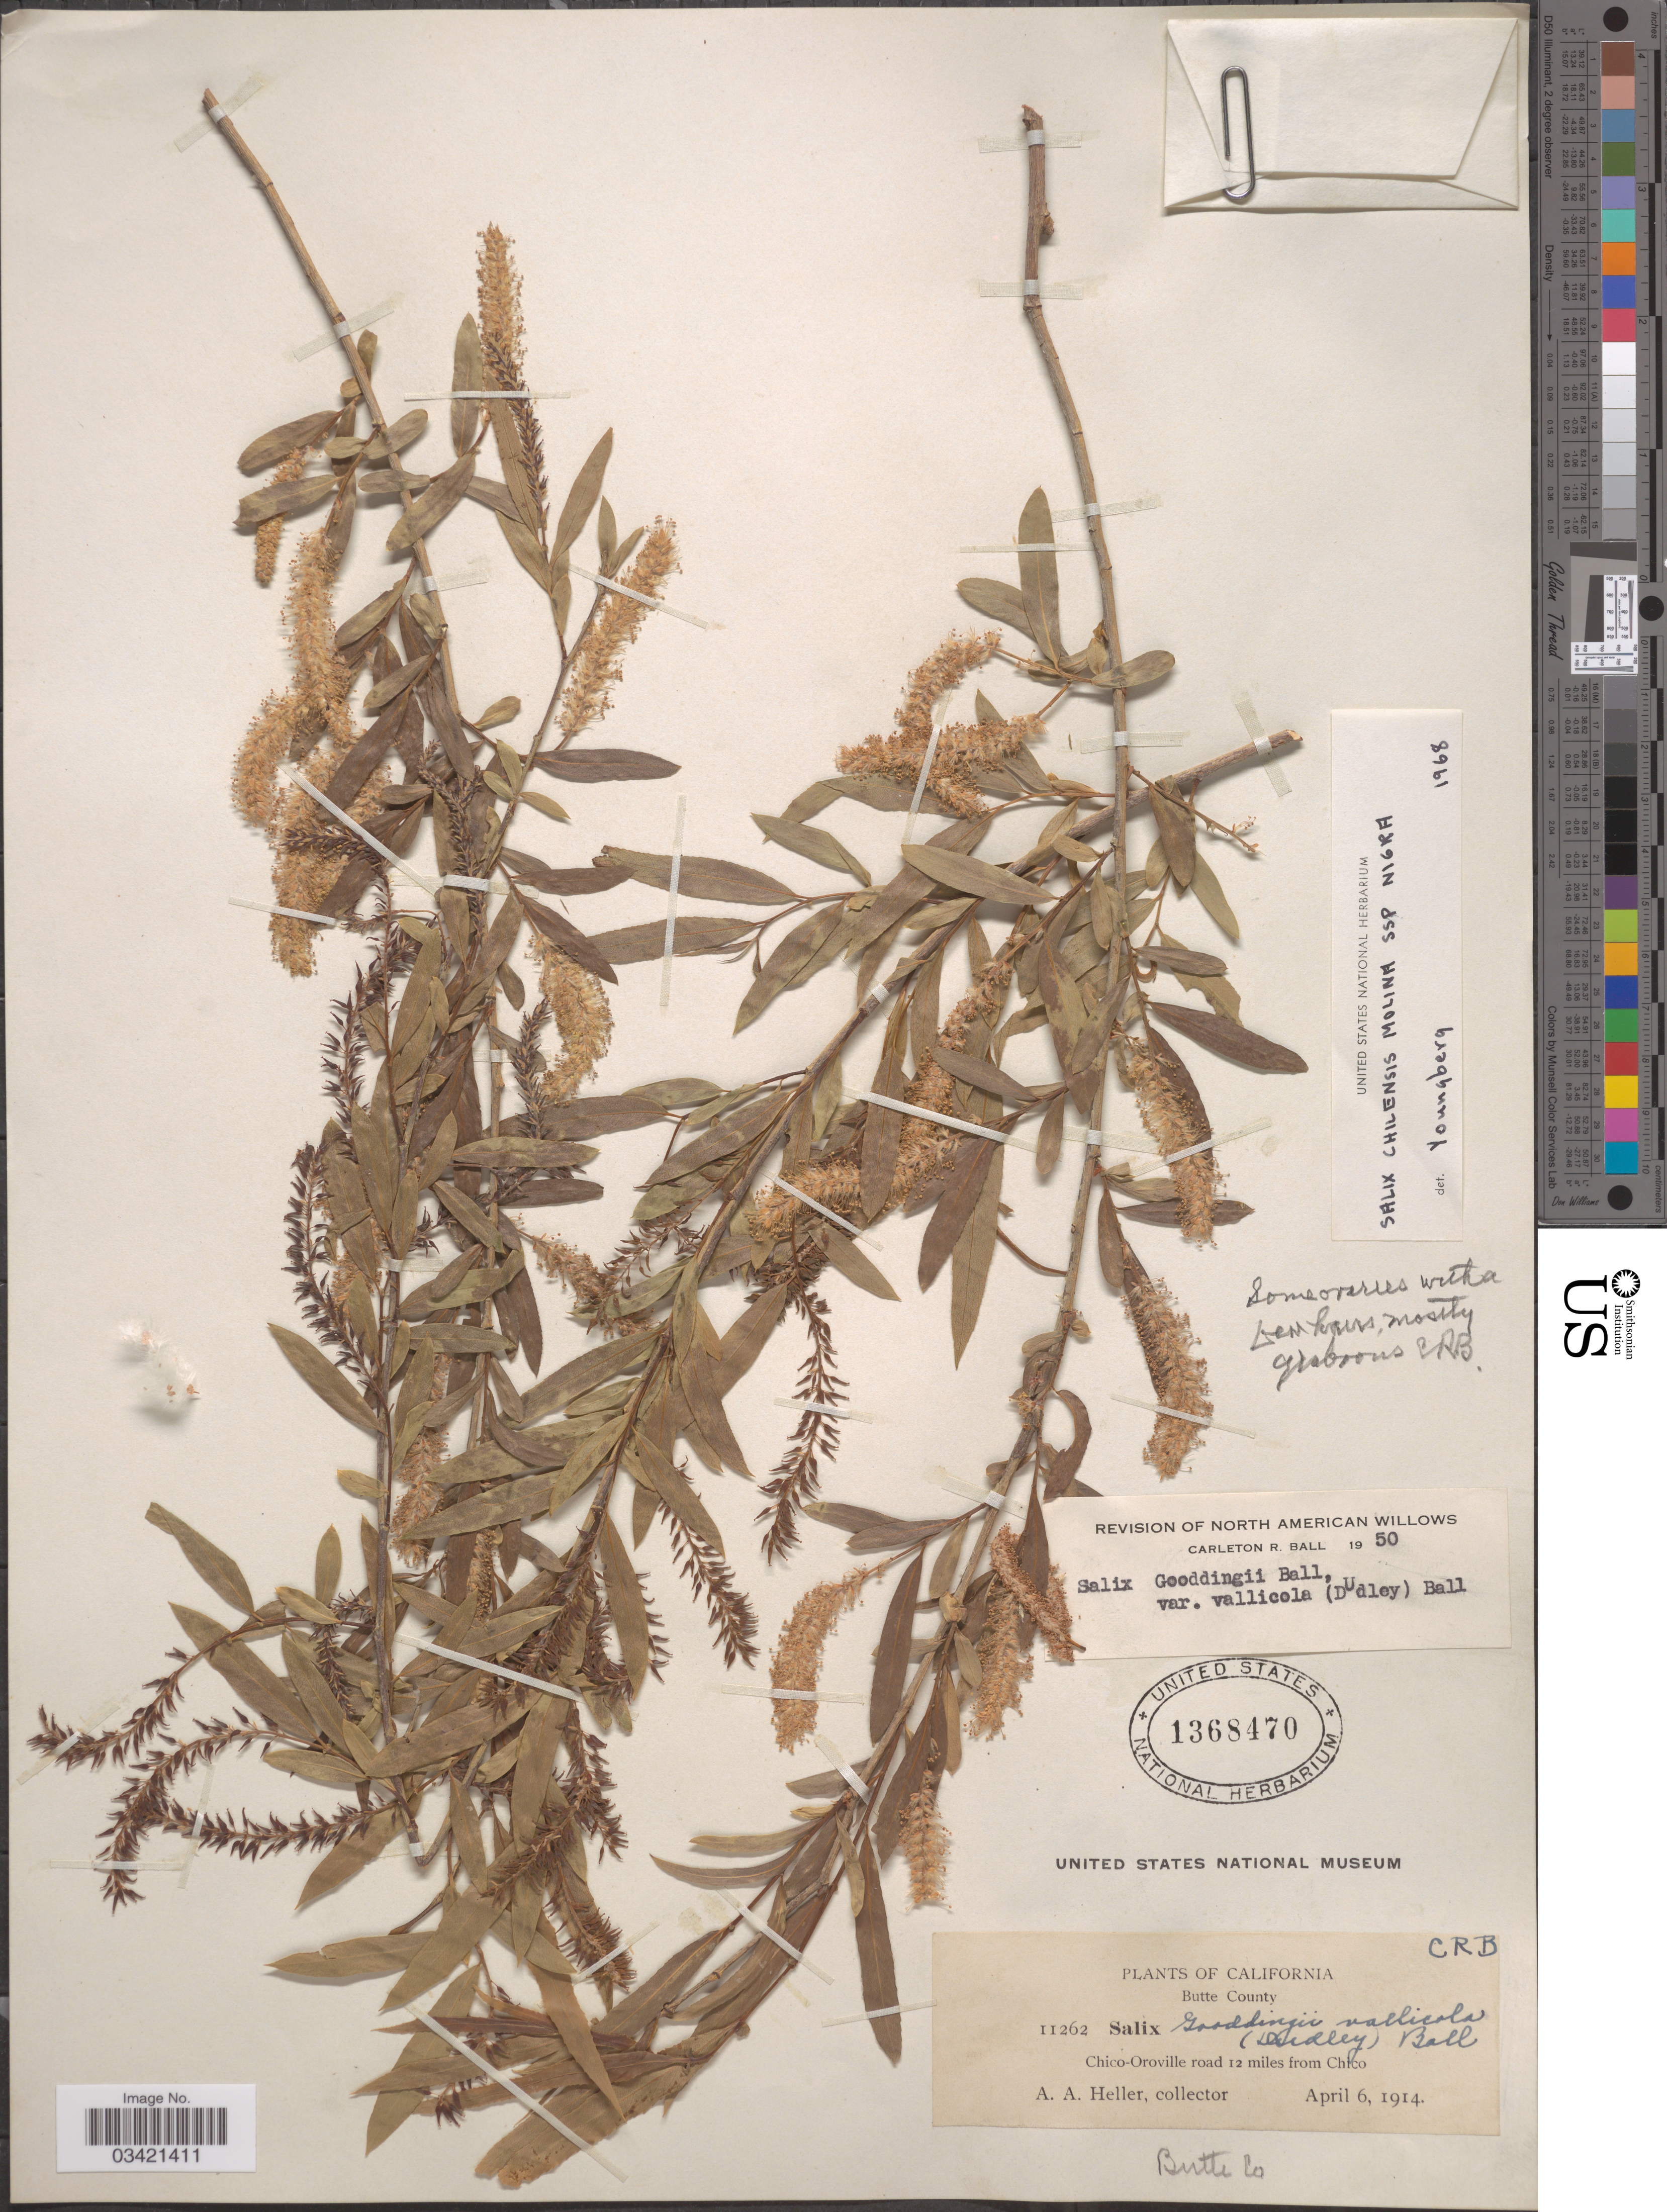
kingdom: Plantae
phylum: Tracheophyta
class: Magnoliopsida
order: Malpighiales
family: Salicaceae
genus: Salix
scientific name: Salix gooddingii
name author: C.R. Ball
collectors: A. A. Heller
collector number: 11262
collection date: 1914-04-06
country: United States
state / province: California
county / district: Butte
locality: Butte County. Chico-Oroville road 12 miles from Chico. Butte Co.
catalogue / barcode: US 1368470